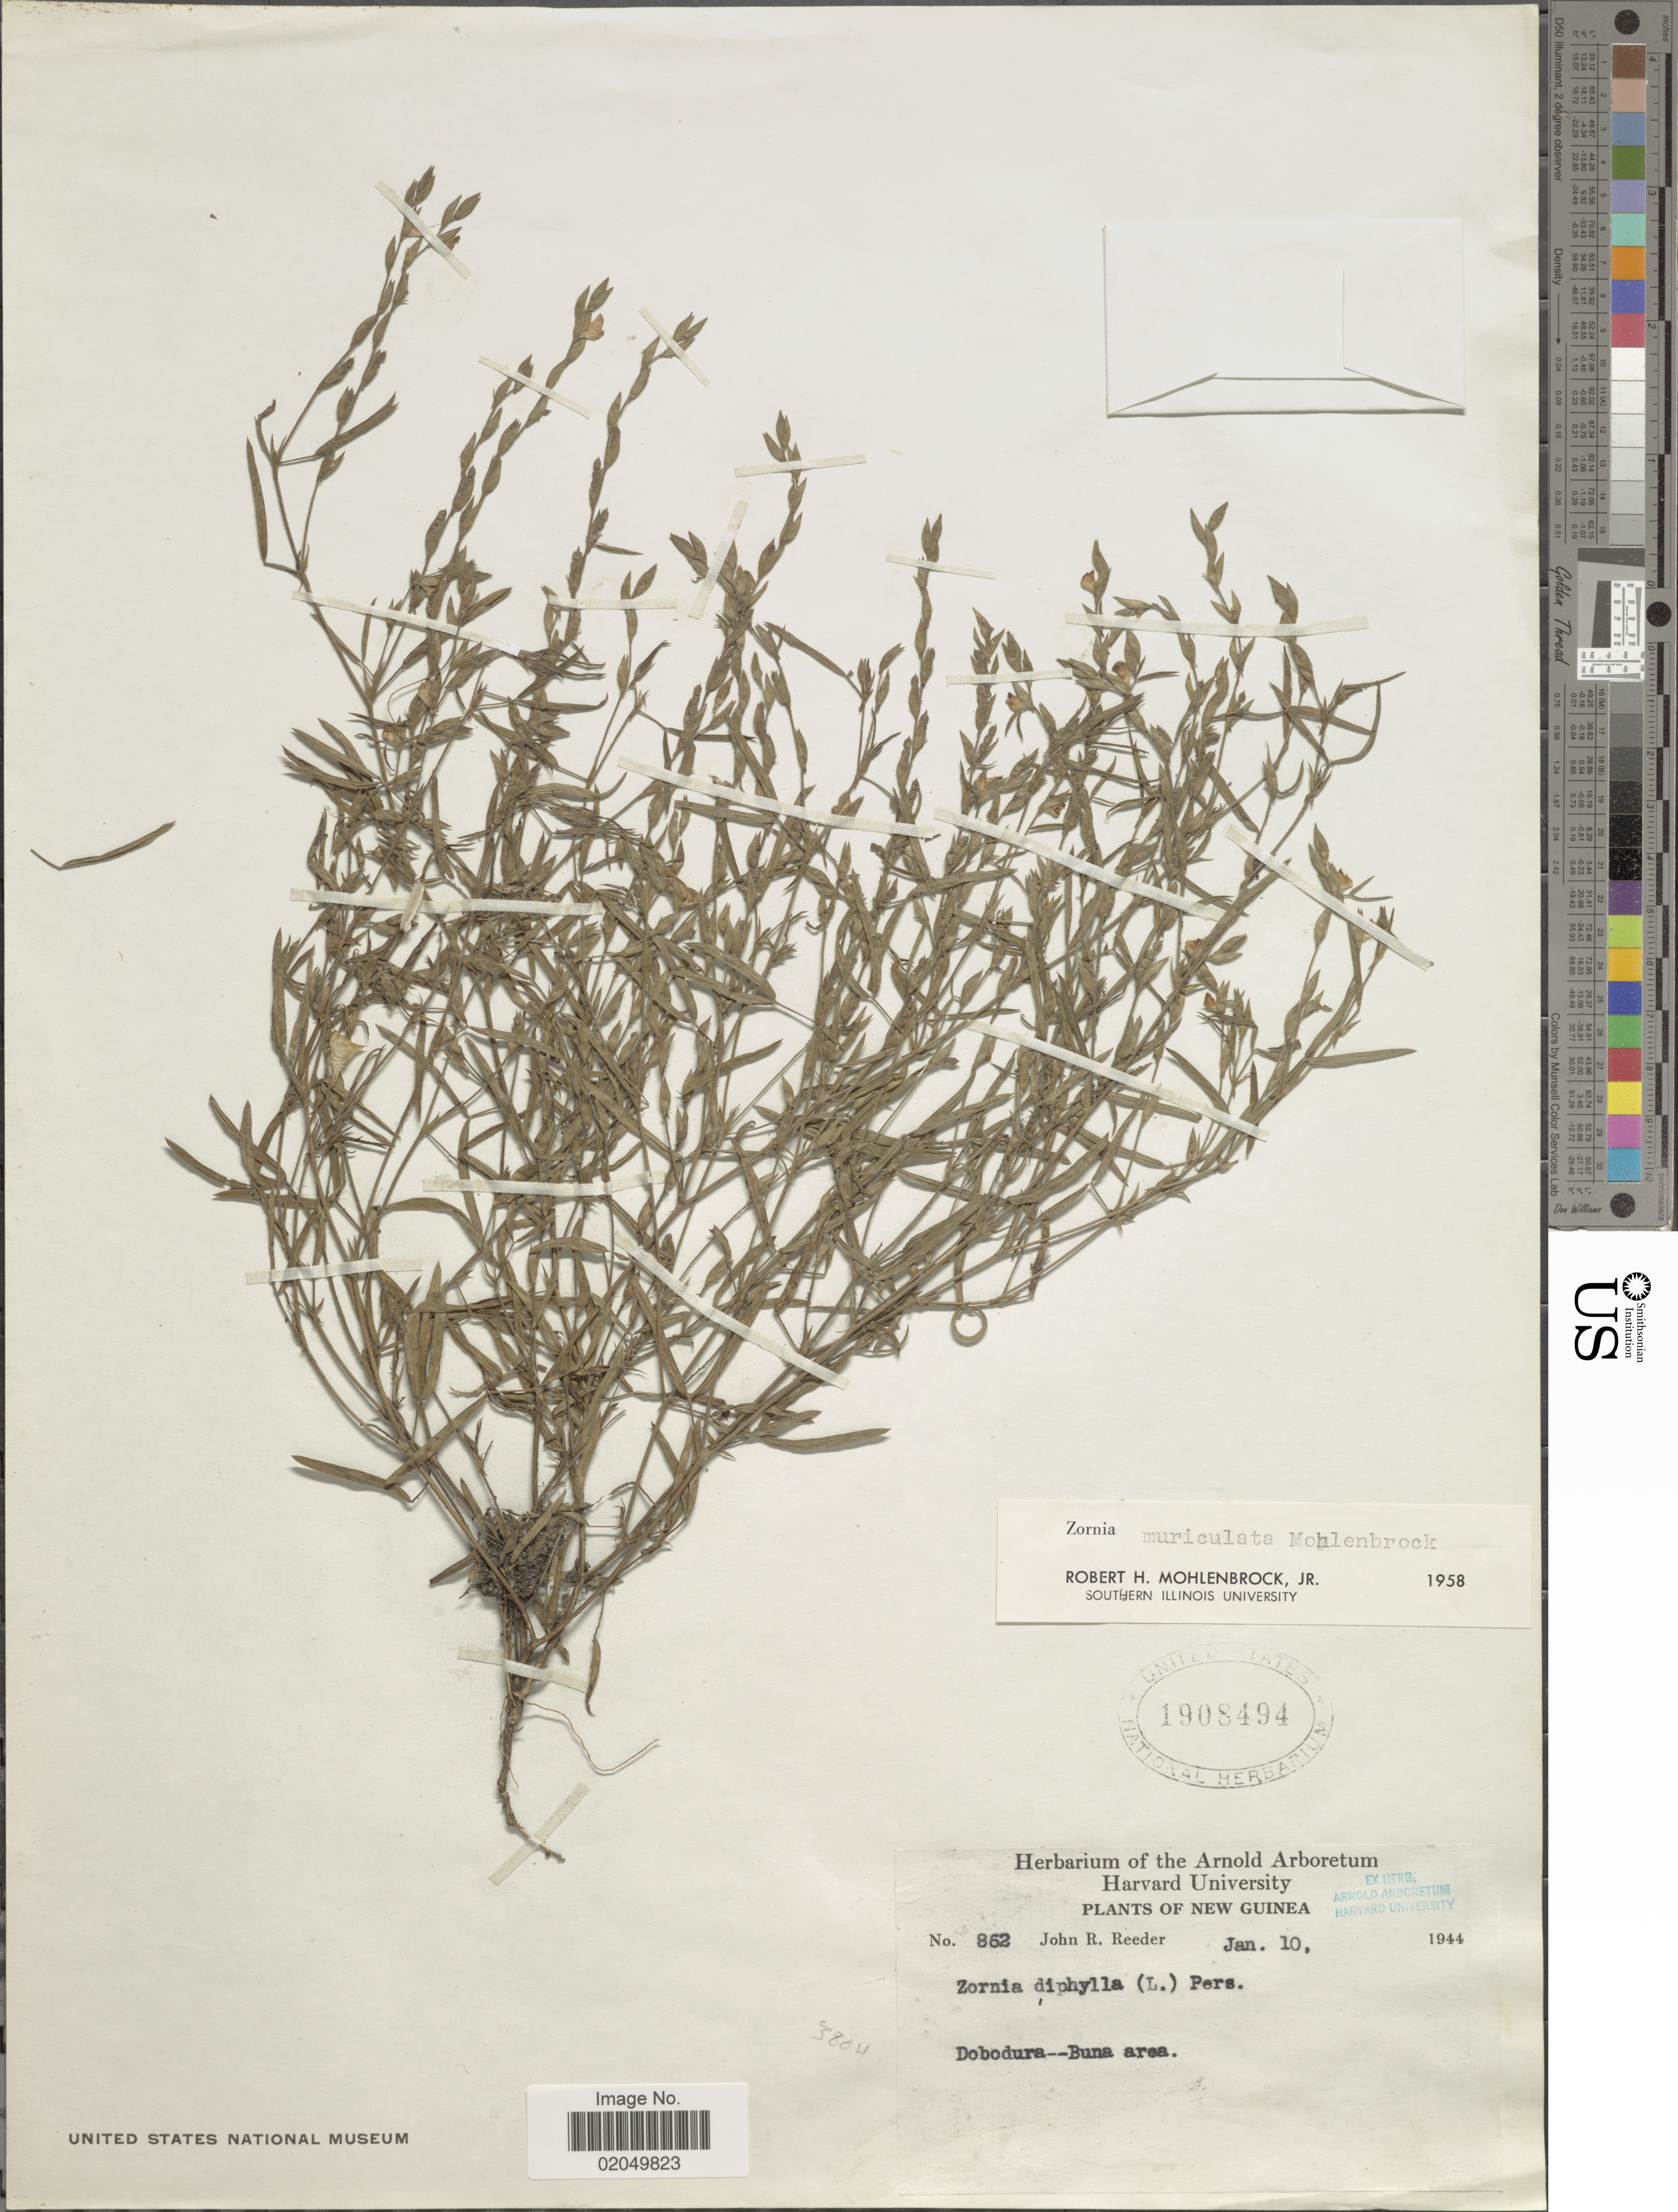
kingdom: Plantae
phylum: Tracheophyta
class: Magnoliopsida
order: Fabales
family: Fabaceae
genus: Zornia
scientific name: Zornia muriculata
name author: Mohlenbr.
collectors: J. R. Reeder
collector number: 862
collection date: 1944-01-10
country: Papua New Guinea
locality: New Guinea, Dobodura-Buna area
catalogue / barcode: US 1908494